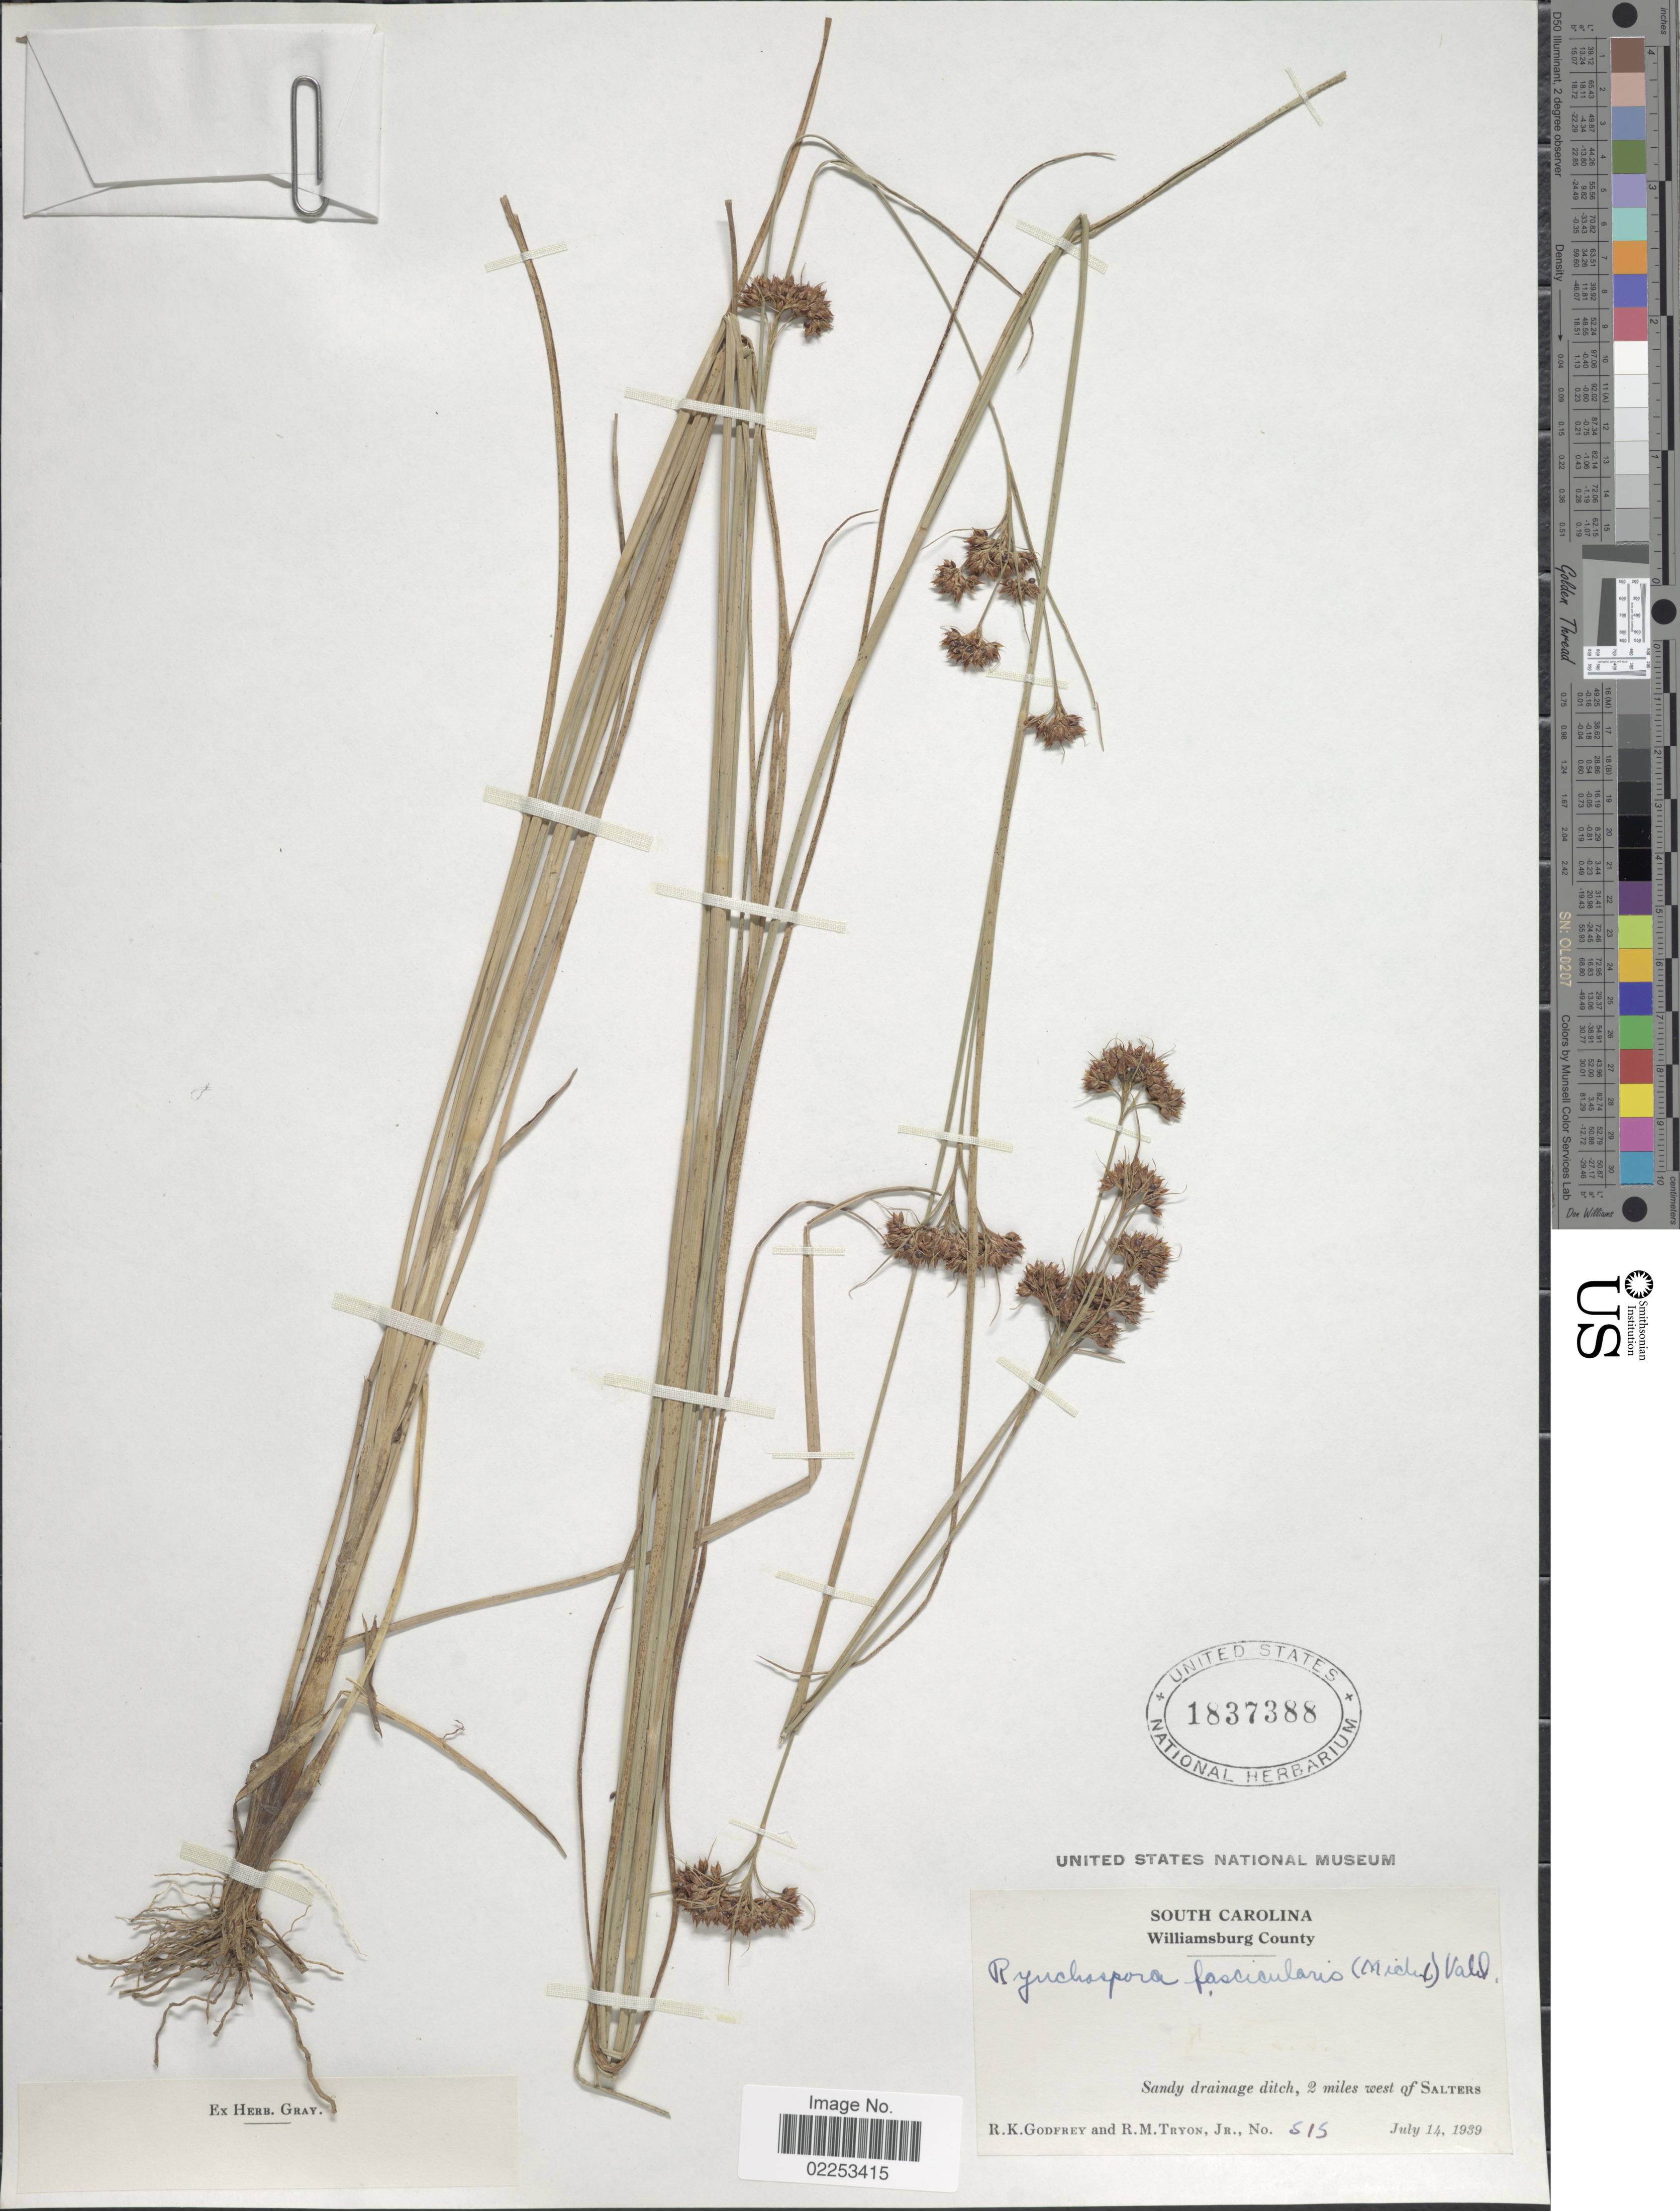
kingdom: Plantae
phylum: Tracheophyta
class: Liliopsida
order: Poales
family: Cyperaceae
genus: Rhynchospora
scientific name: Rhynchospora fascicularis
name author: (Michx.) Vahl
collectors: R. K. Godfrey & R. M. Tryon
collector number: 515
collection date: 1939-07-14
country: United States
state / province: South Carolina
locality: Williamsburg County, Sandy drainage ditch, 2 miles west of Salters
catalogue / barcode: US 1837388